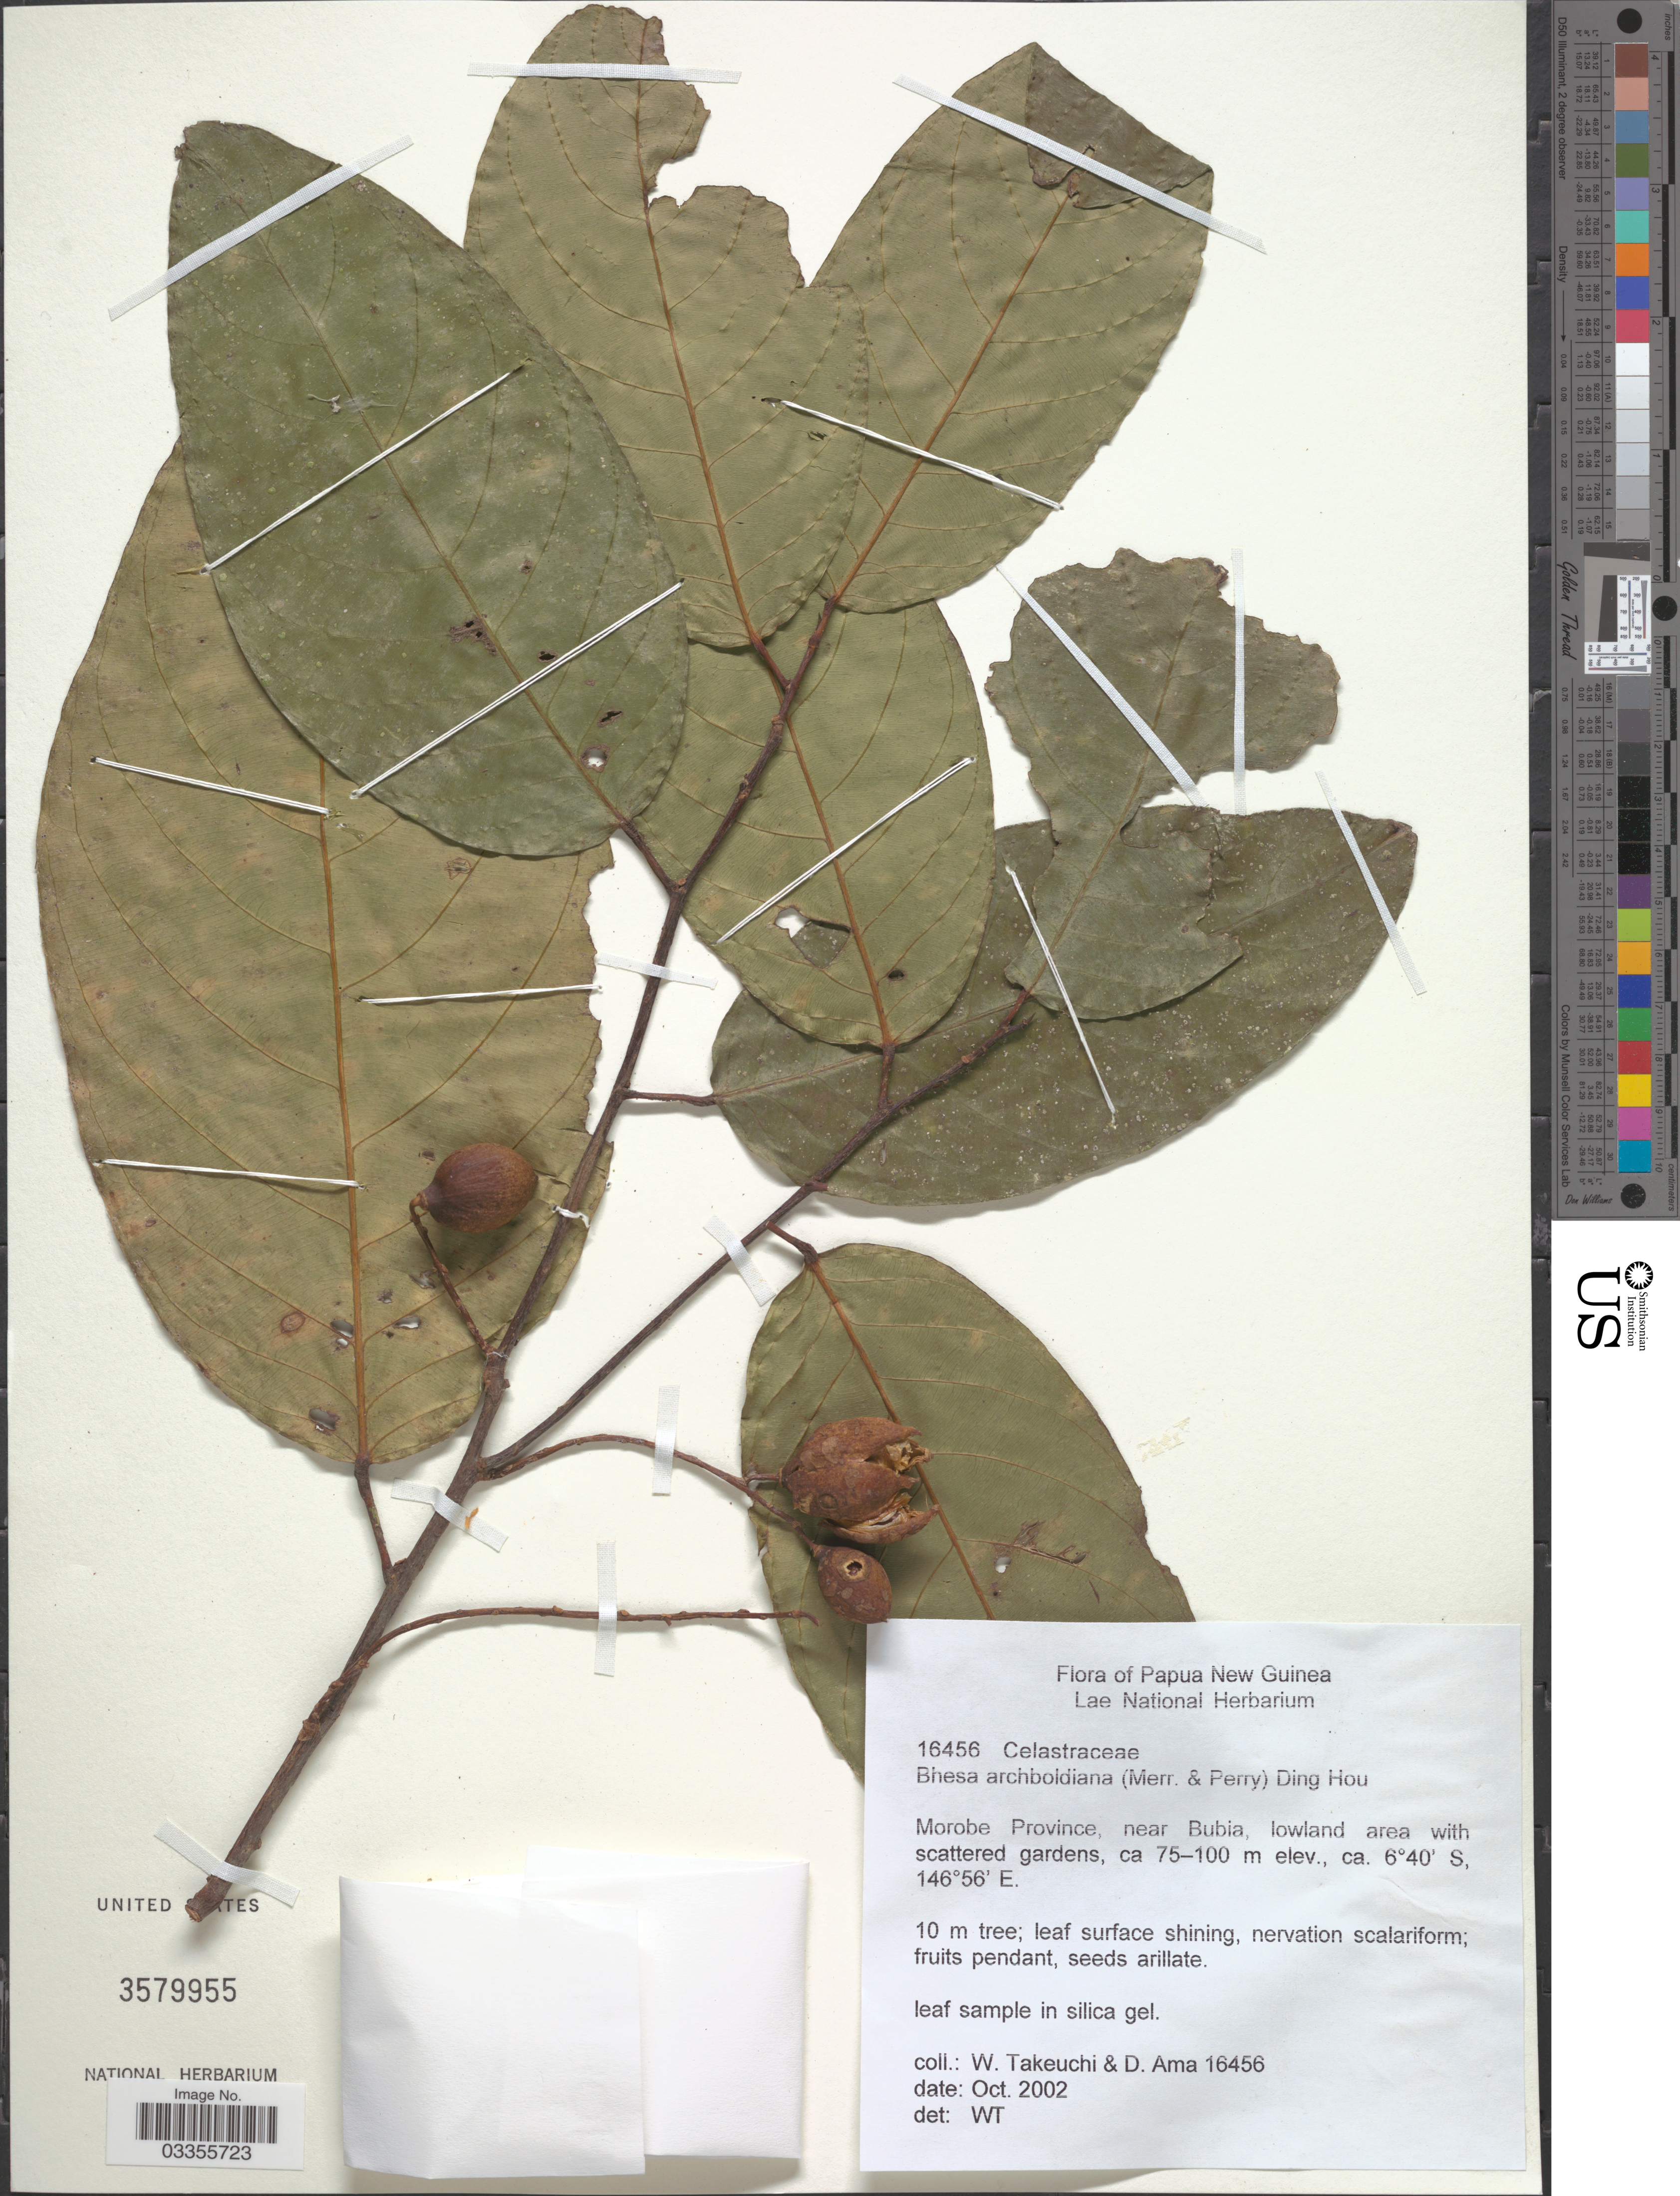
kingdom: Plantae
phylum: Tracheophyta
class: Magnoliopsida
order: Malpighiales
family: Centroplacaceae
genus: Bhesa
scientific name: Bhesa archboldiana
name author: Ding Hou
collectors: W. Takeuchi & D. Ama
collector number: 16456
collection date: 2002-10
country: Papua New Guinea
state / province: Morobe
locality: Near Bubia, lowland area with scattered gardens.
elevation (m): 75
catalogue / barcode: US 3579955